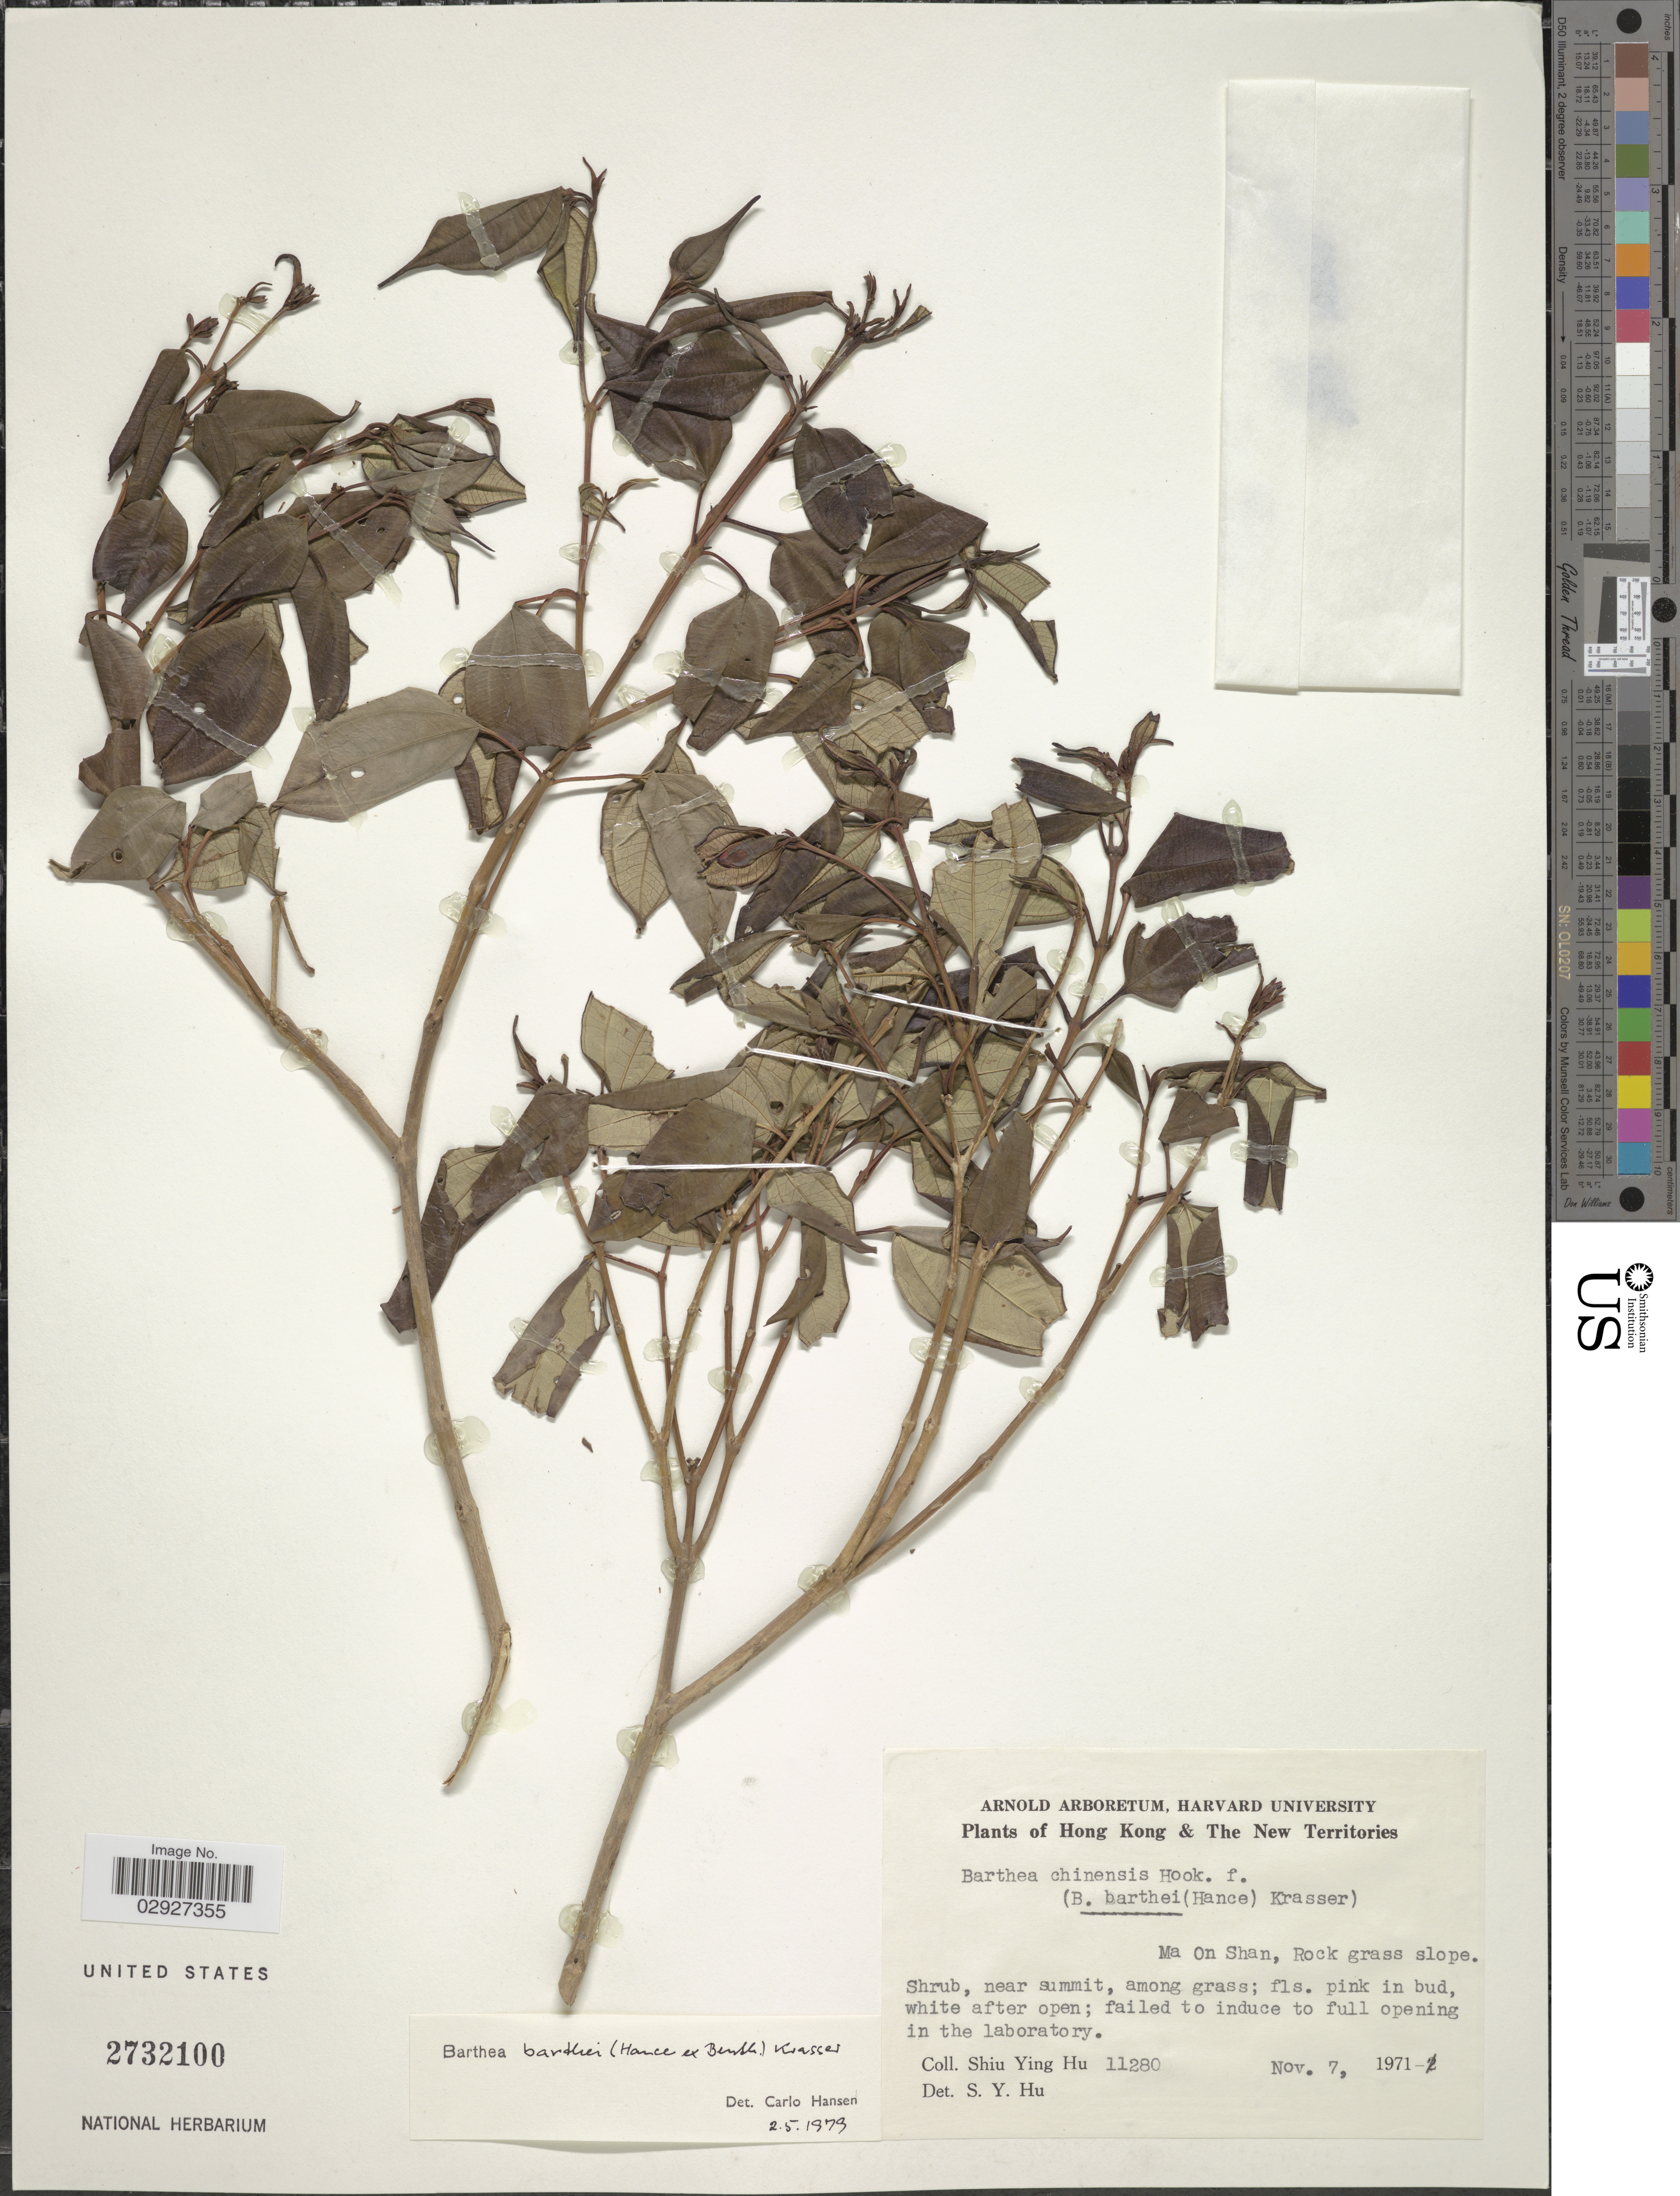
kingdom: Plantae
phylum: Tracheophyta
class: Magnoliopsida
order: Myrtales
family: Melastomataceae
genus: Barthea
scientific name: Barthea barthei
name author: (Hance ex Benth.) Krasser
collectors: S. Y. Hu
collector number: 11280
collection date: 1971-11-07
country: China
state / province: Hong Kong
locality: The New Territories, Ma On Shan, Rock grass slope.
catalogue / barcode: US 2732100